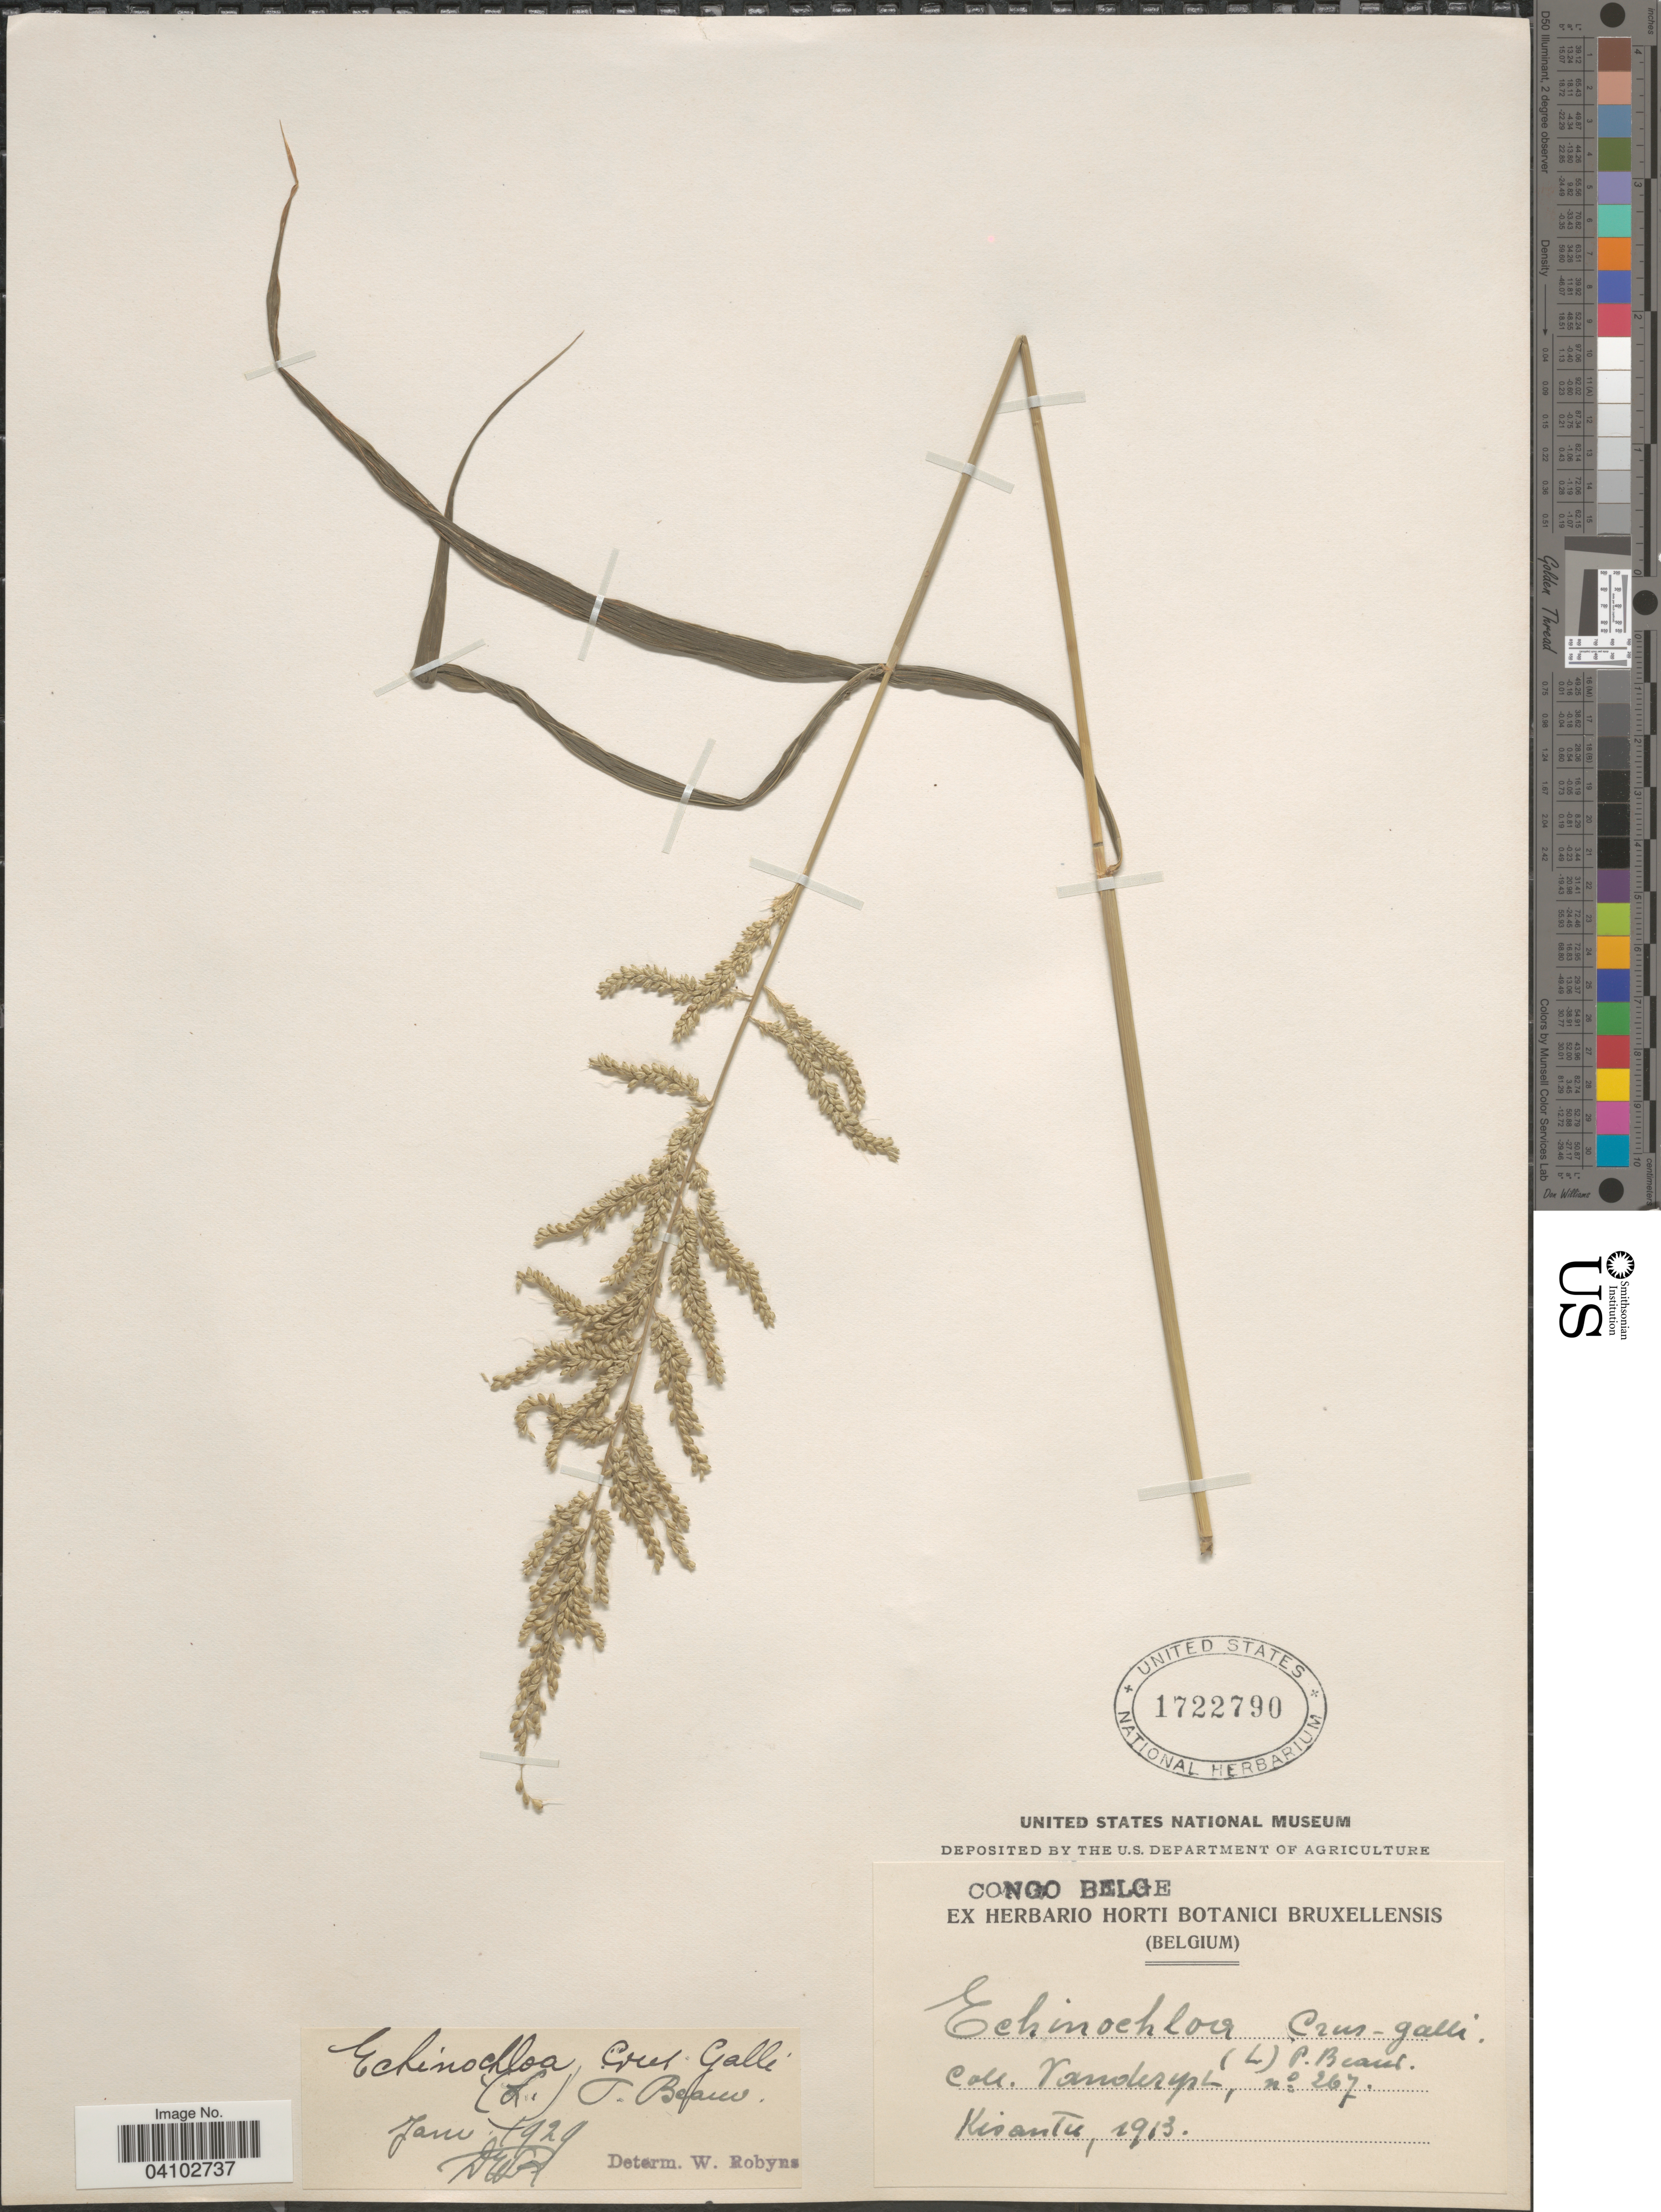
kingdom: Plantae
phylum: Tracheophyta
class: Liliopsida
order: Poales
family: Poaceae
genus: Setaria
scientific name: Setaria barbata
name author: (Lam.) Kunth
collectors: Vanderyst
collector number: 267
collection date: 1913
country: Congo, Democratic Republic of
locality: Congo Belge. Kisantu.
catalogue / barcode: US 1722790